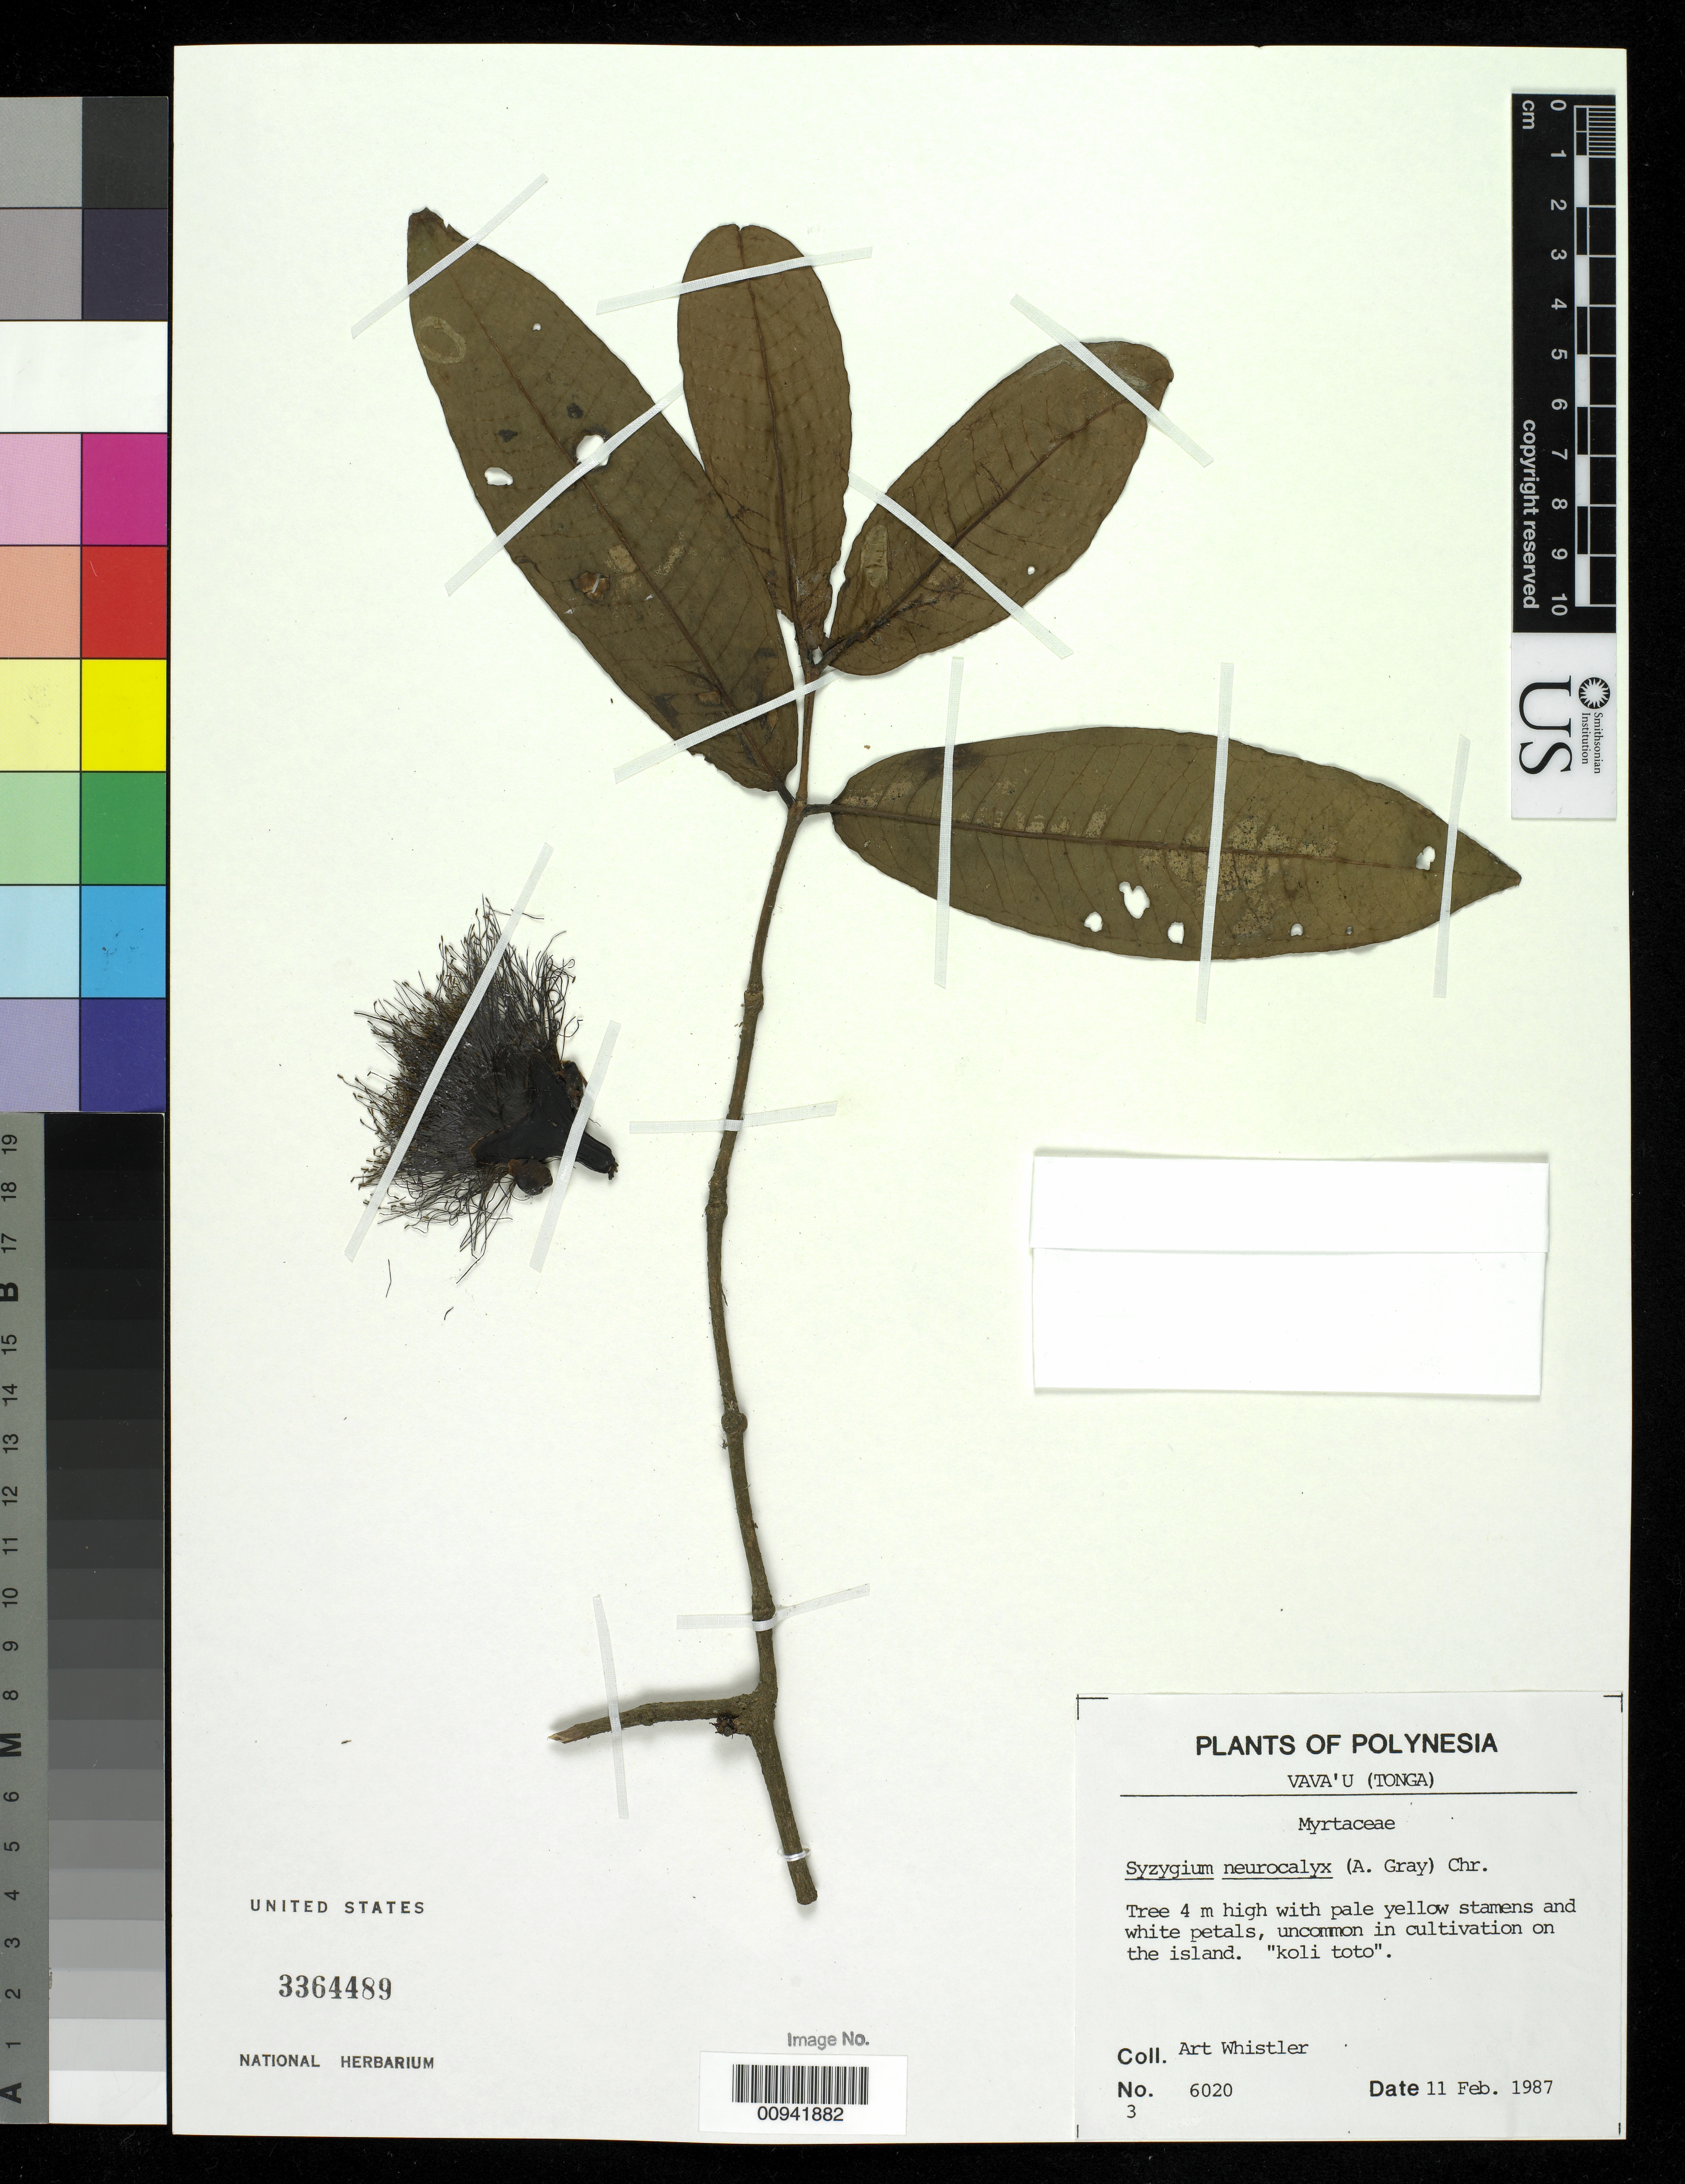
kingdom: Plantae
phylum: Tracheophyta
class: Magnoliopsida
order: Myrtales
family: Myrtaceae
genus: Syzygium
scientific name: Syzygium neurocalyx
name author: (A. Gray) Christoph.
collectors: A. Whistler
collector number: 6020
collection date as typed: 11 Feb 1987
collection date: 1987-02-11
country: Tonga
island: Vava'u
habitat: uncommon in cultivation on the island.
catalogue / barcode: US 3364489